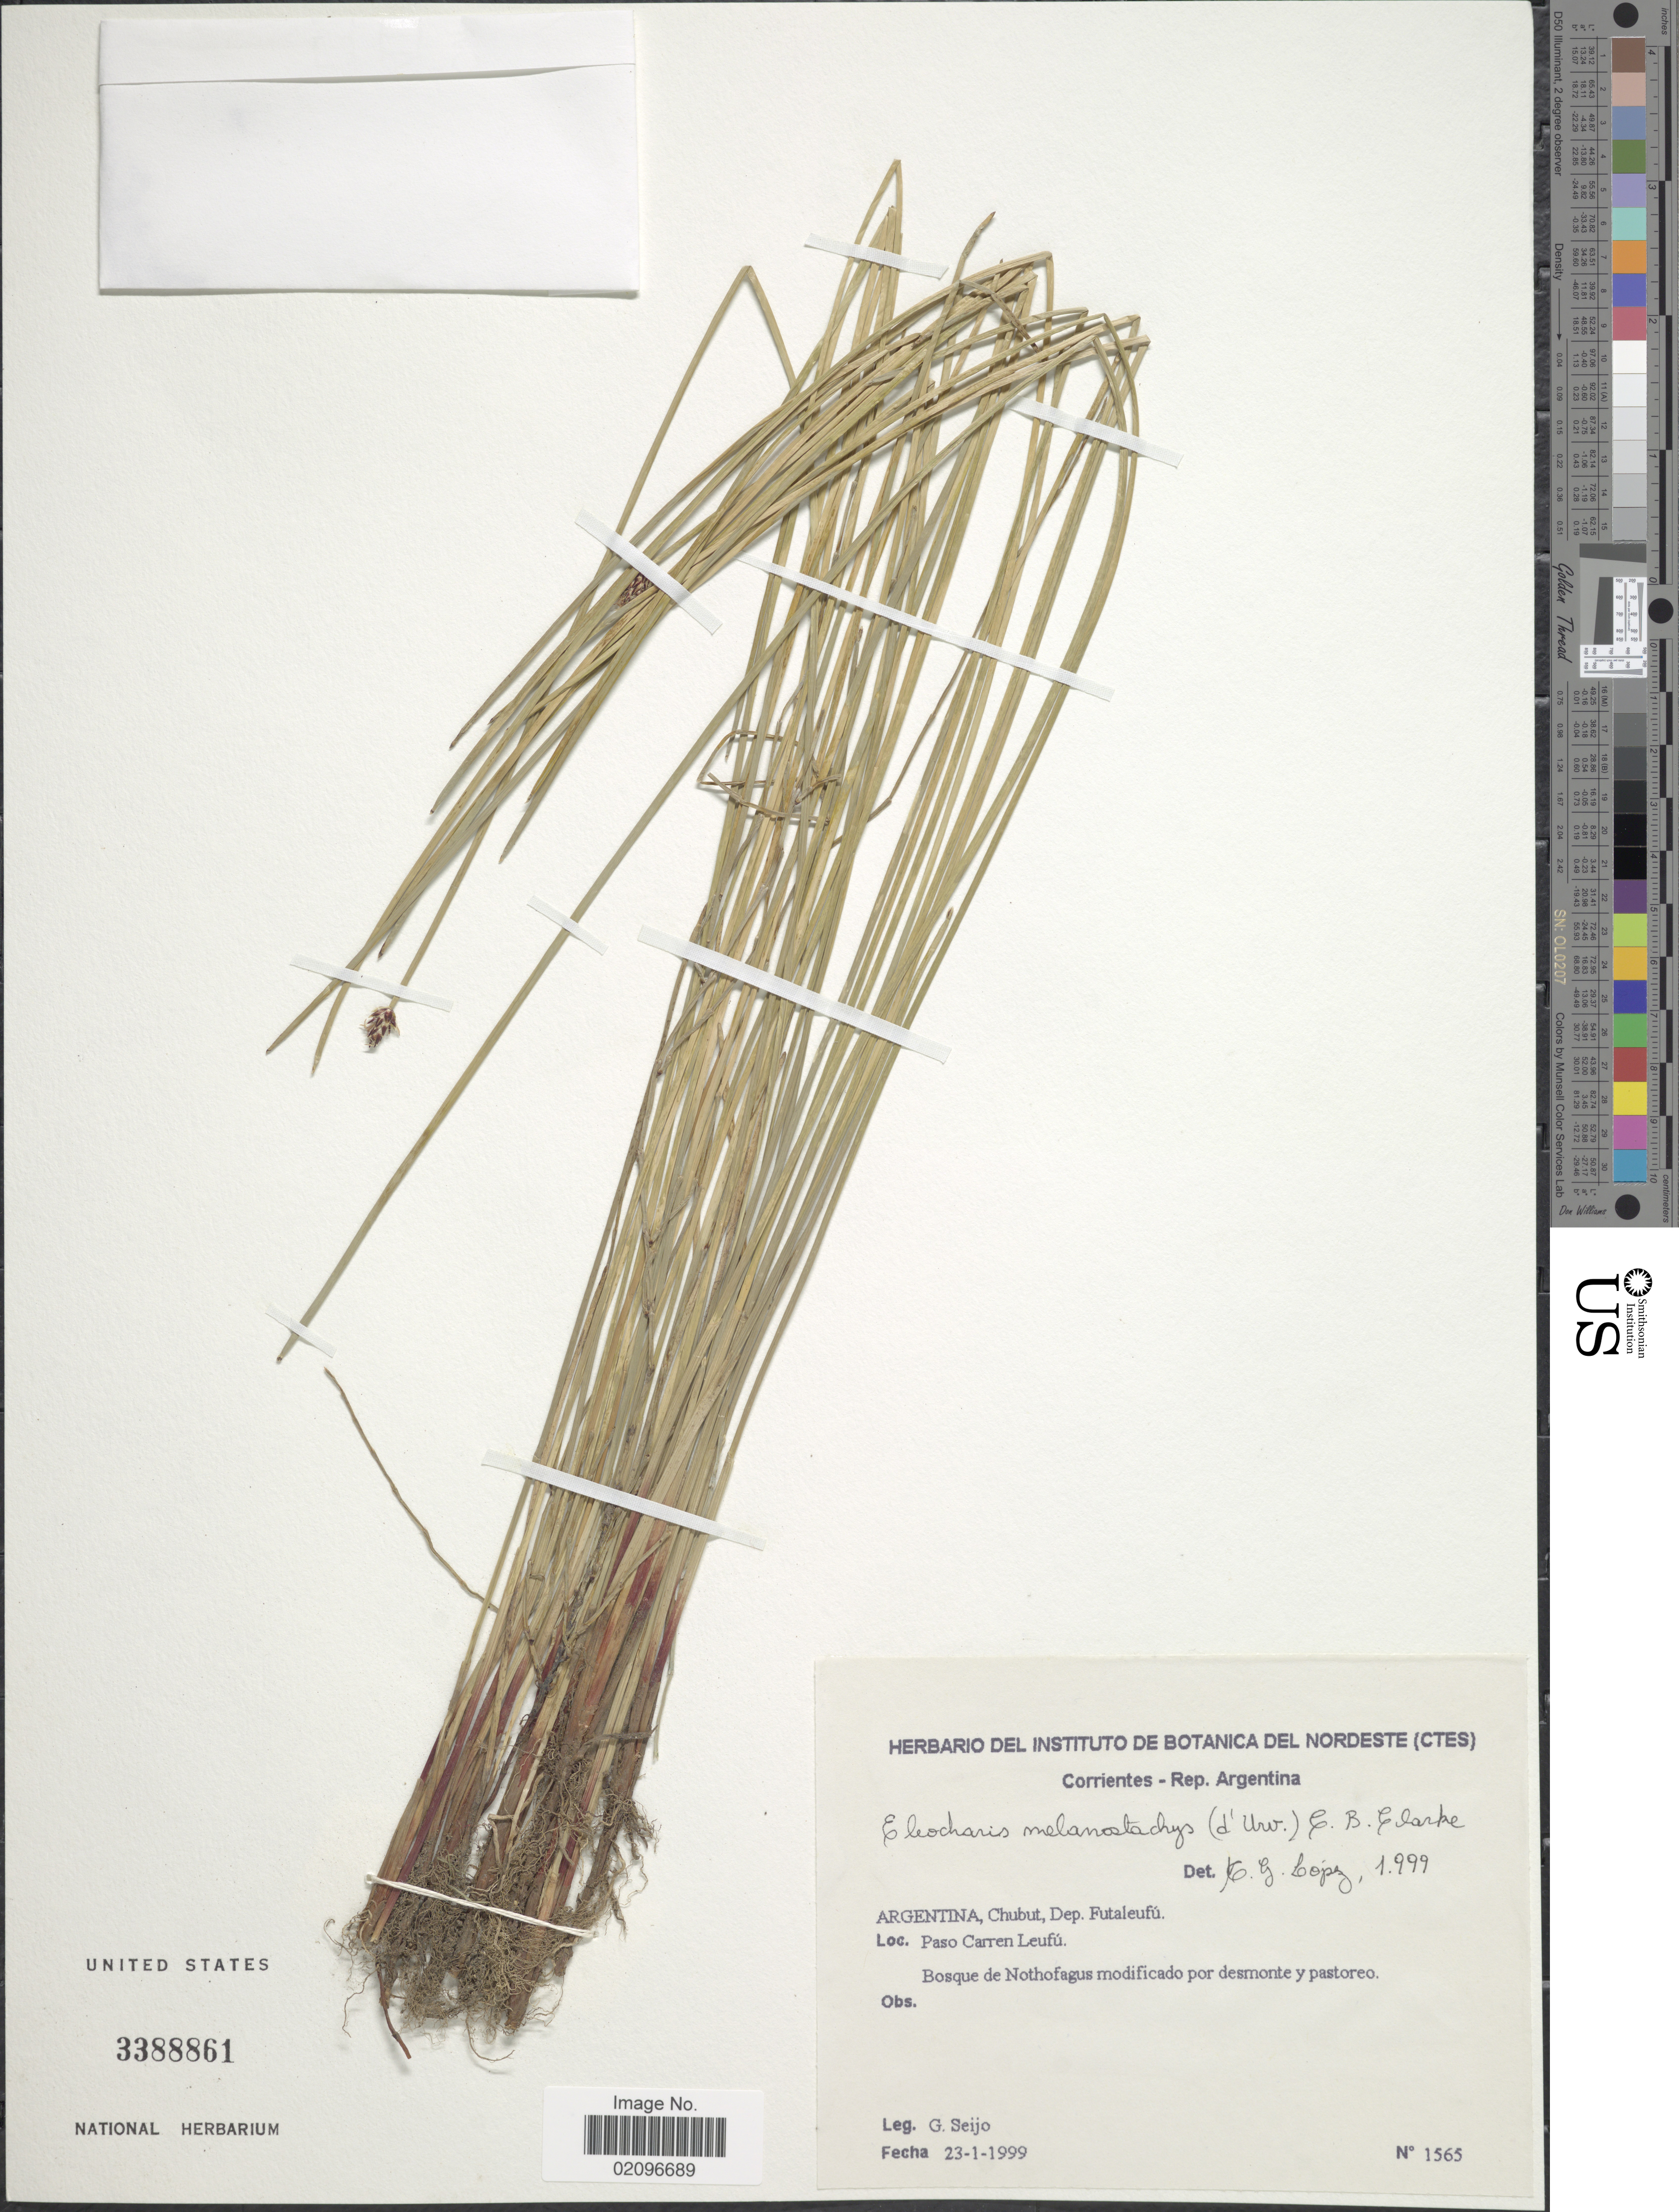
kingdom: Plantae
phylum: Tracheophyta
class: Liliopsida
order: Poales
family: Cyperaceae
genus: Eleocharis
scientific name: Eleocharis melanostachys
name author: (d'Urv.) C.B. Clarke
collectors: G. Seijo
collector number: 1565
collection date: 1999-01-23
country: Argentina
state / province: Chubut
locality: Argentina: Chubut, Dep. Futaleufu, Paso Carren Leufu. Bosque de Nothofagus modificado por desmonte y pastoreo.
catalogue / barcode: US 3388861